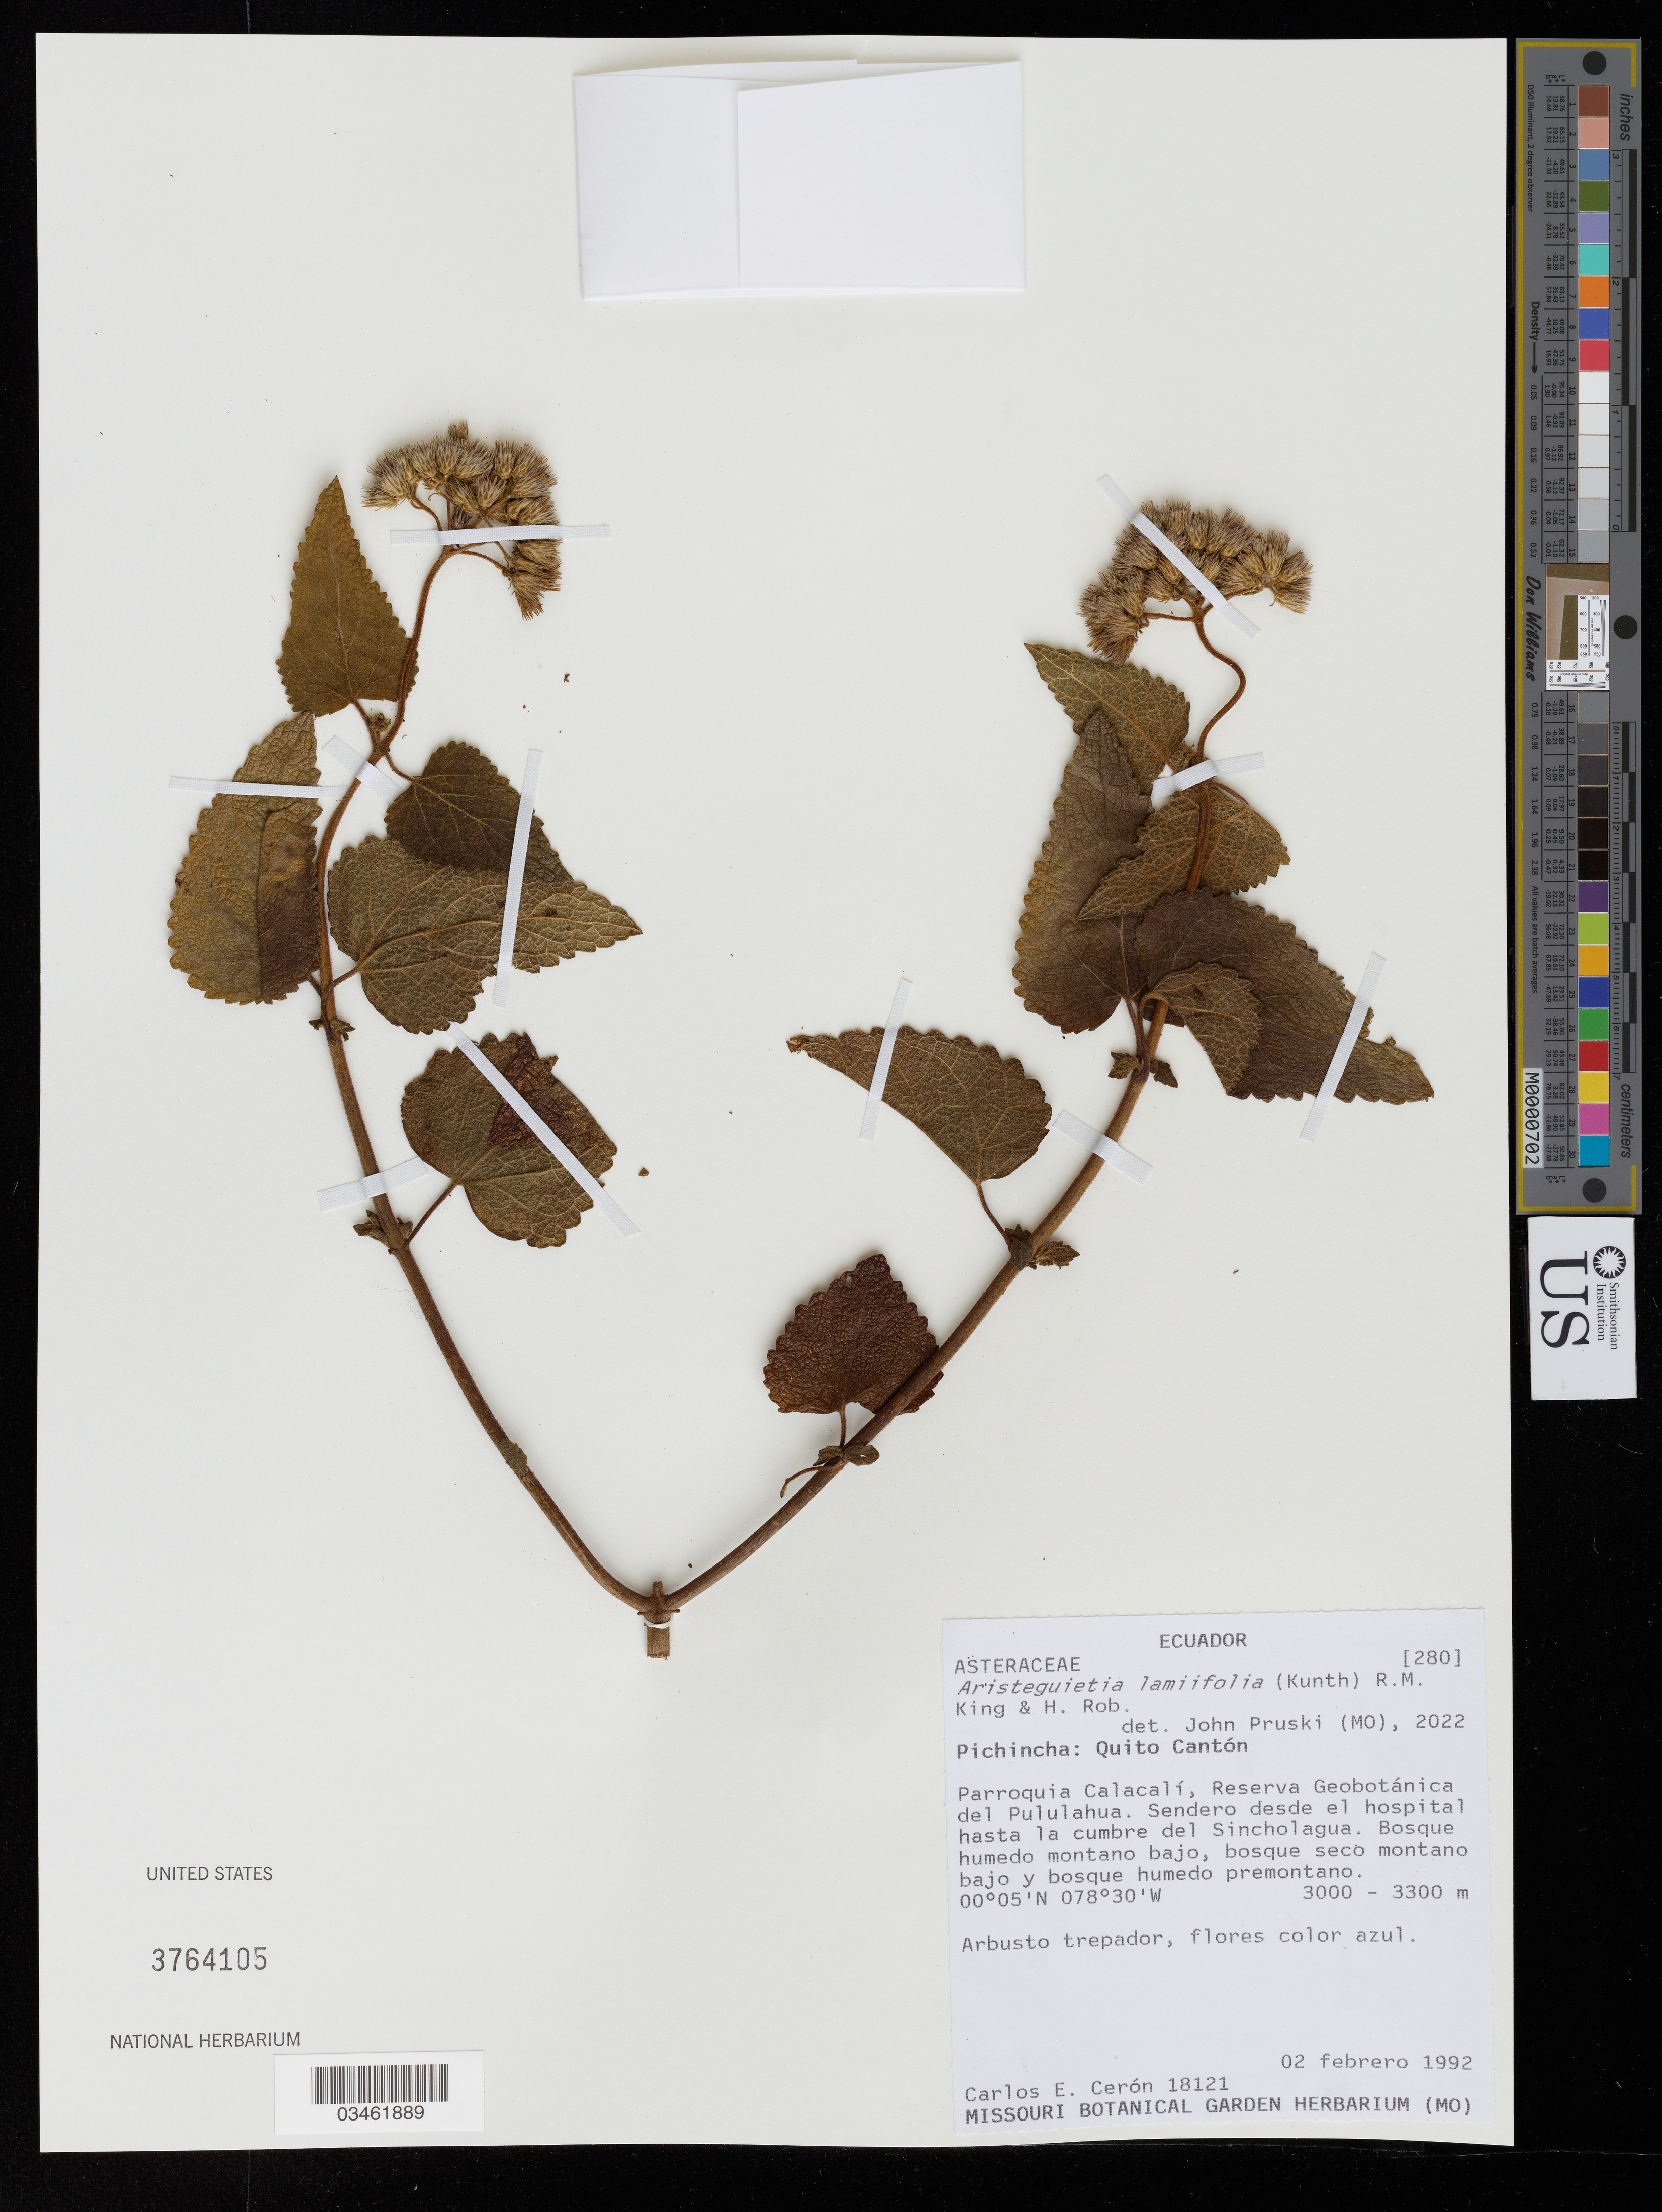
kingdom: Plantae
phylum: Tracheophyta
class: Magnoliopsida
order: Asterales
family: Asteraceae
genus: Aristeguietia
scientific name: Aristeguietia lamiifolia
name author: (Kunth) R.M. King & H. Rob.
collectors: C. Cerón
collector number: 18121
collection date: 1992-02-02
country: Ecuador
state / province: Pichincha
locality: Quito Cantón. Parroquia Calacalí, Reserva Geobotánica del Pululahua. Sendero desde el hospital hasta la cumbre del Sincholagua.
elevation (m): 3000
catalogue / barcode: US 3764105